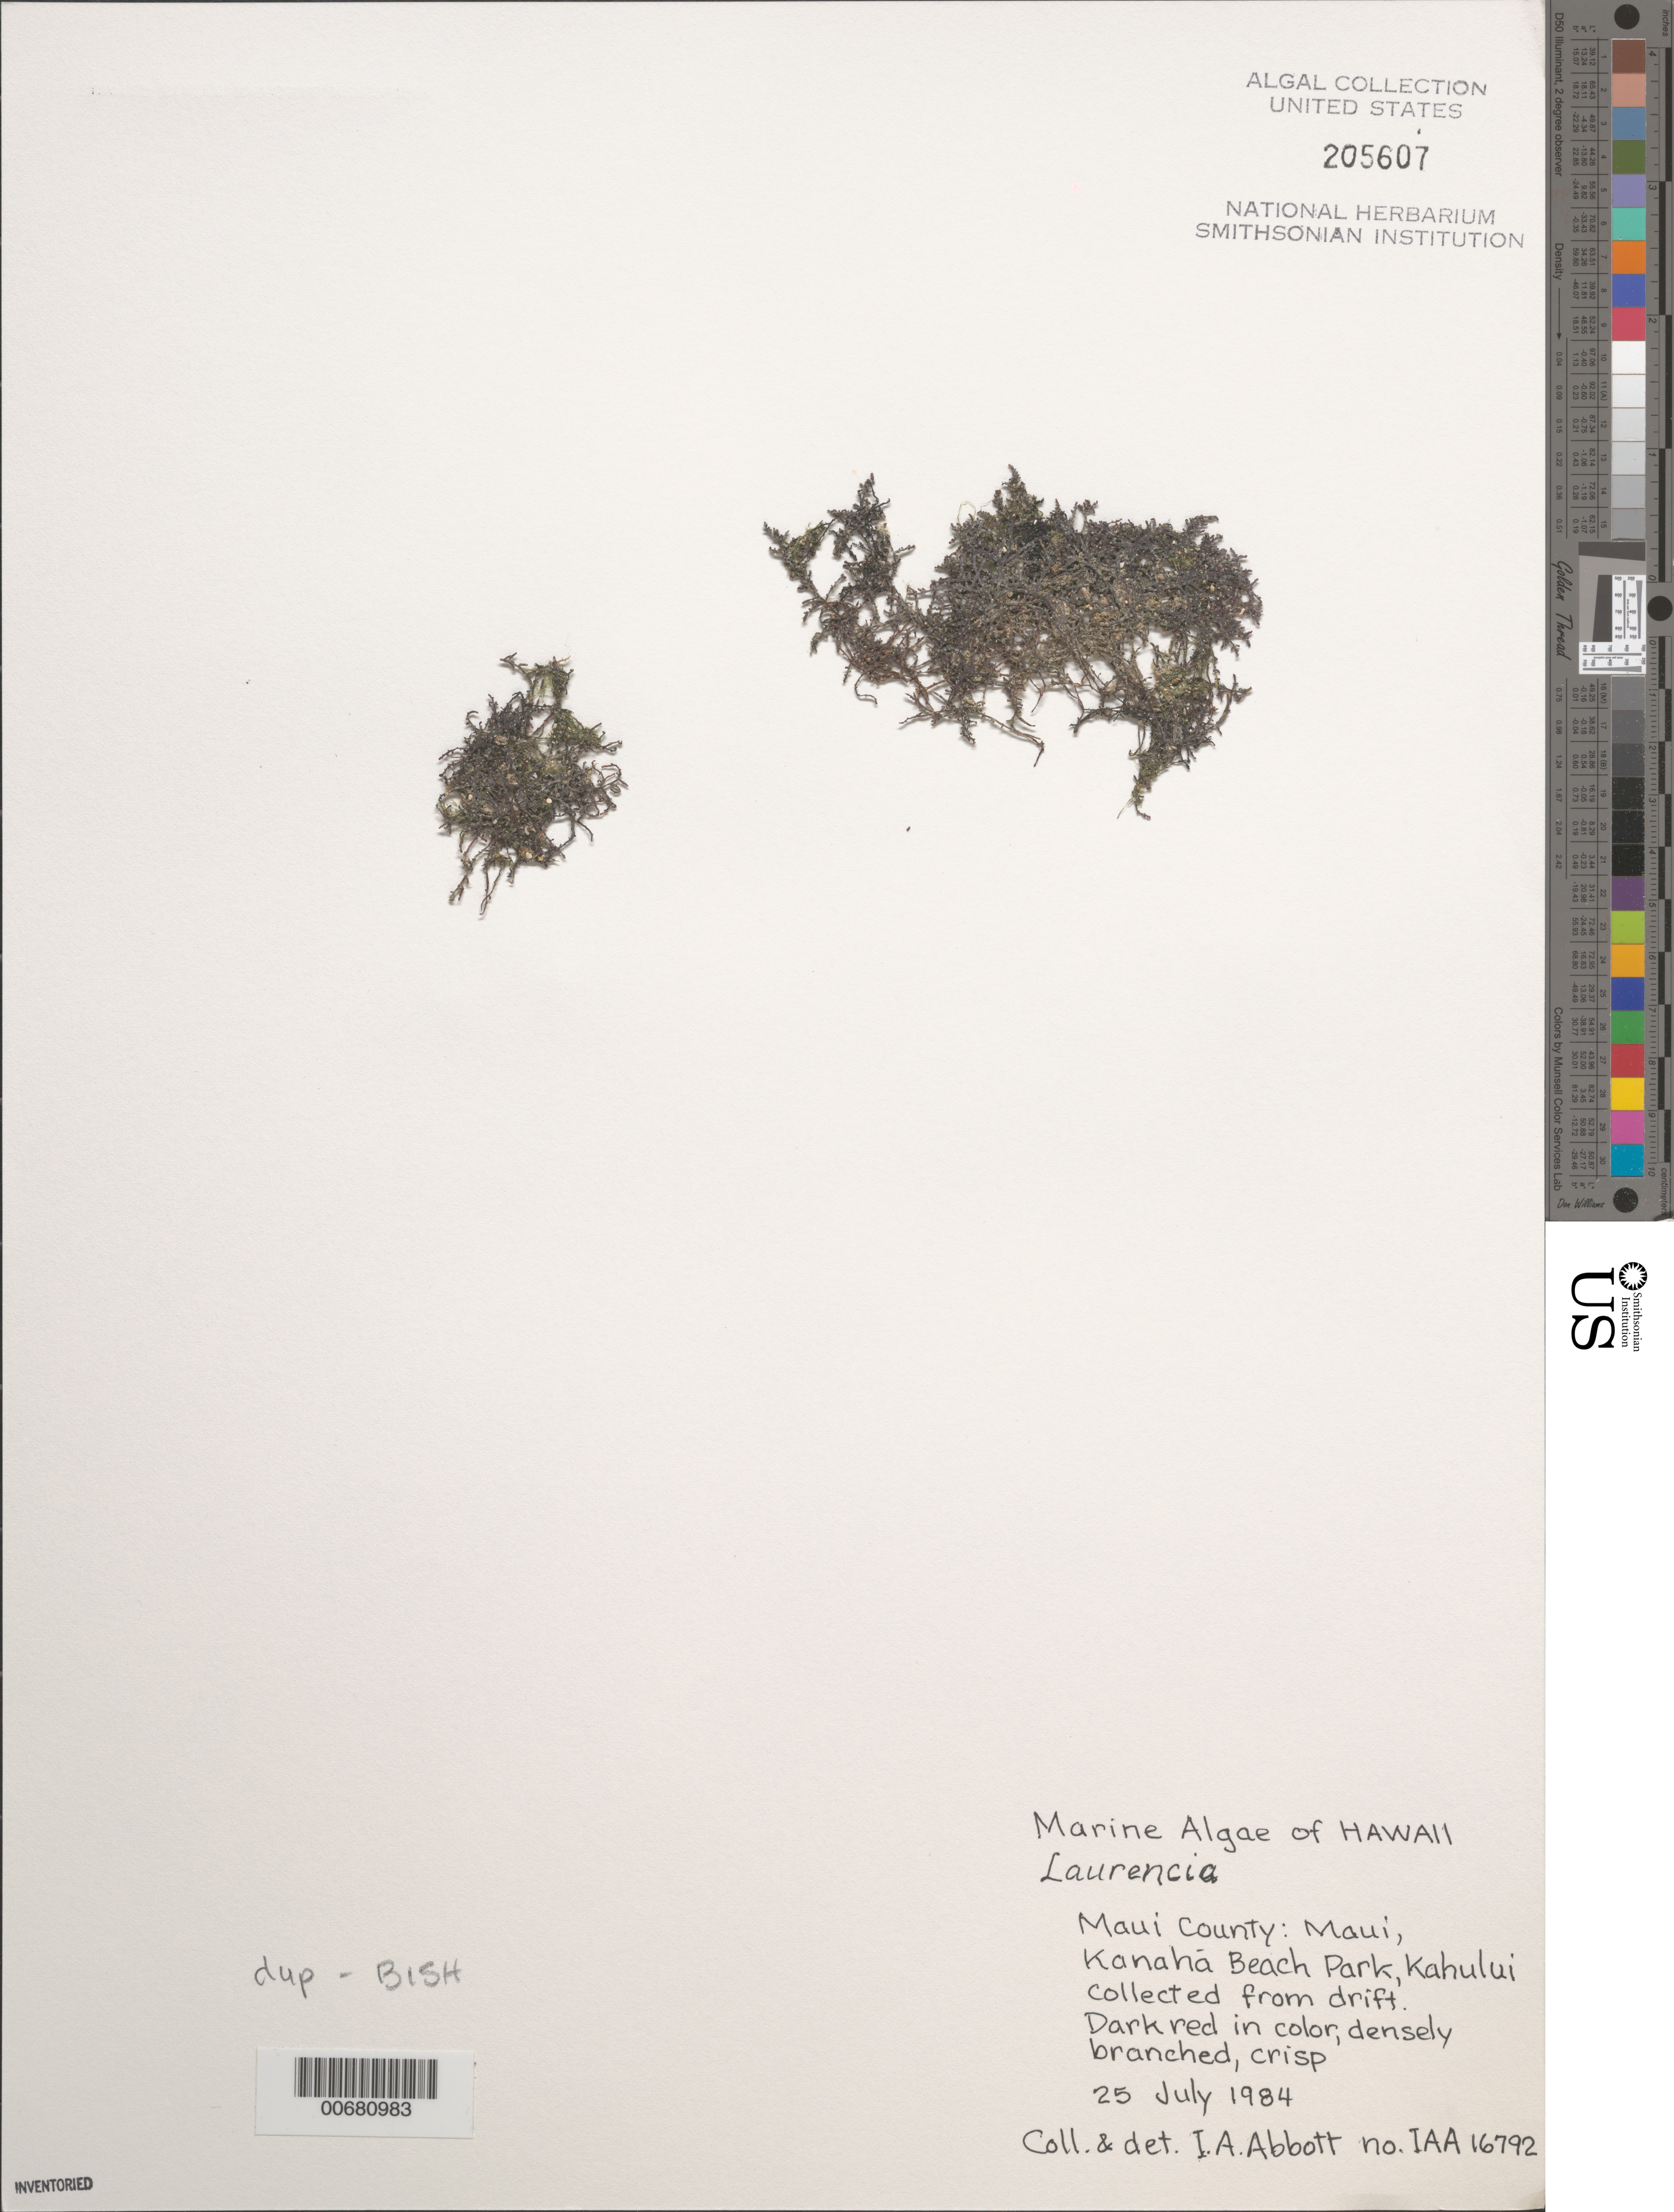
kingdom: Plantae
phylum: Rhodophyta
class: Florideophyceae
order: Ceramiales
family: Rhodomelaceae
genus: Laurencia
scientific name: Laurencia sp.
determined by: Abbott, Isabella A.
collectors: I. A. Abbott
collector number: IAA 16792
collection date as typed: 25 Jul 1984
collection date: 1984-07-25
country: United States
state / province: Hawaii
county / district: Maui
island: Maui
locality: Kanaha Beach Park, Kahului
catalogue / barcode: US 205607